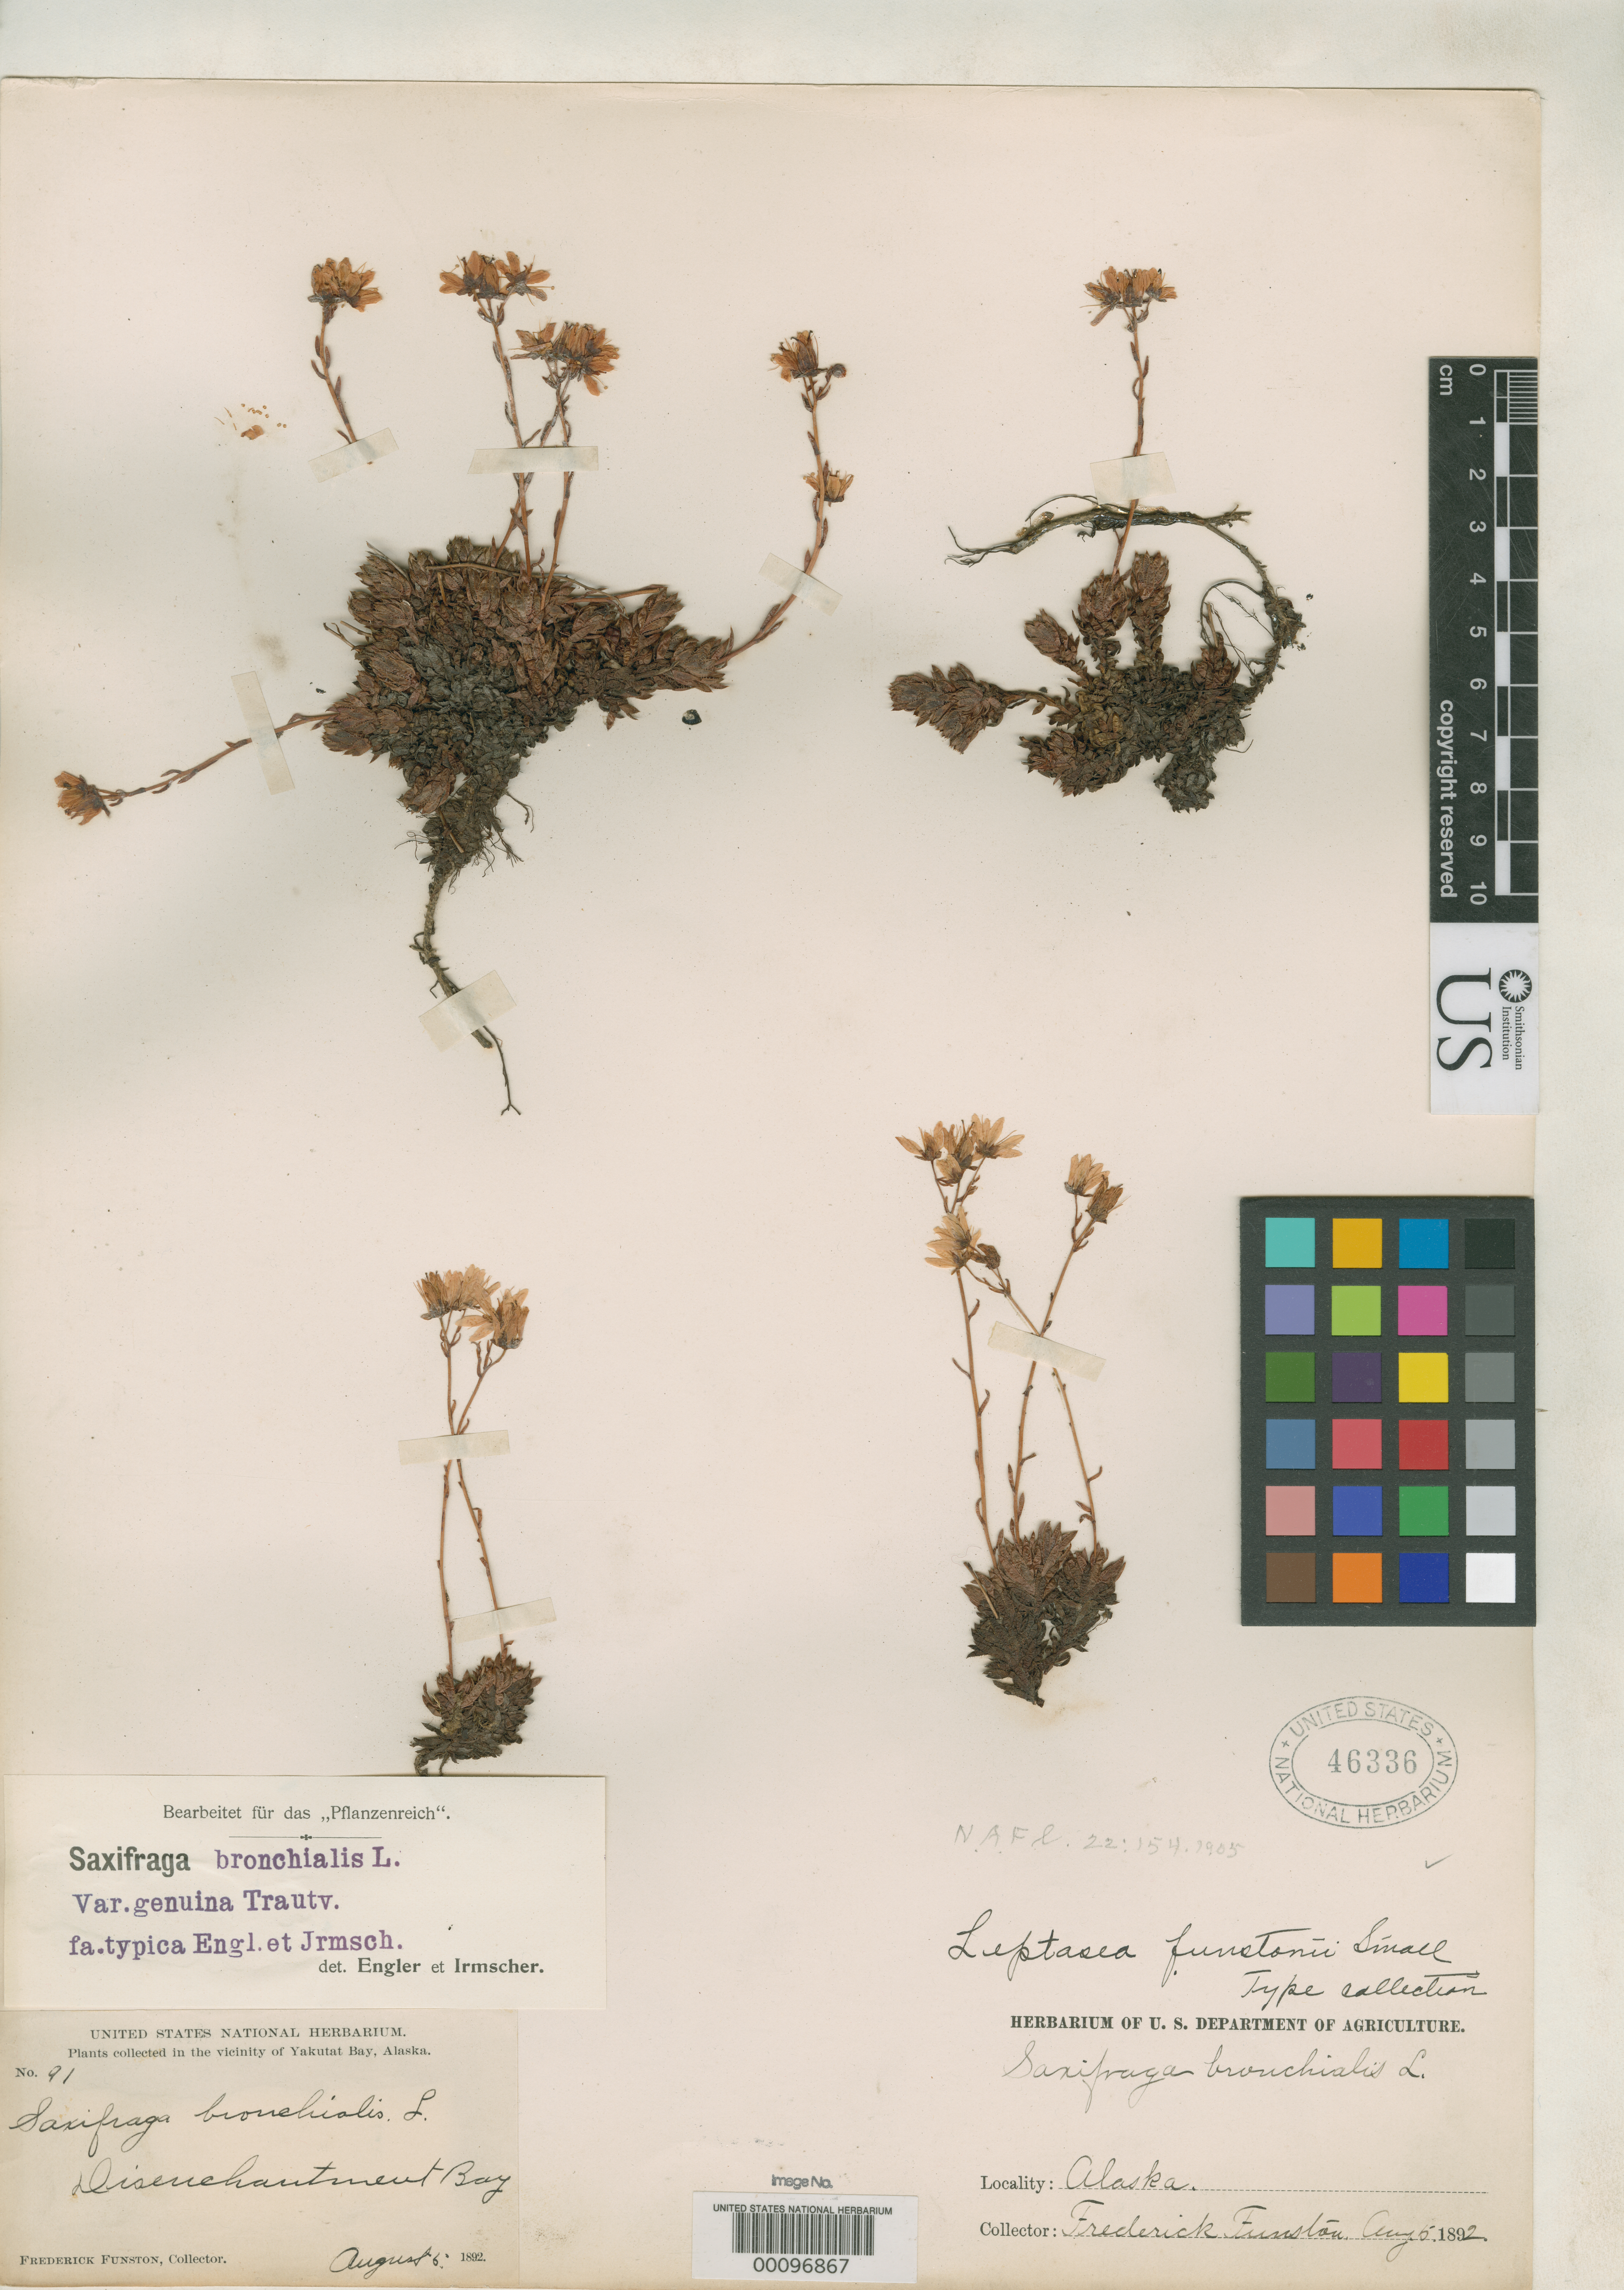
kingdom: Plantae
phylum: Tracheophyta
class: Magnoliopsida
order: Saxifragales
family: Saxifragaceae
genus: Leptasea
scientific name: Leptasea funstonii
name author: Small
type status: Isotype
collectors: F. Funston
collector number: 91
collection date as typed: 05 Aug 1892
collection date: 1892-08-05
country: United States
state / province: Alaska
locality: Yakutat Bay area, Disenchantment Bay.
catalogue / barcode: US 46336